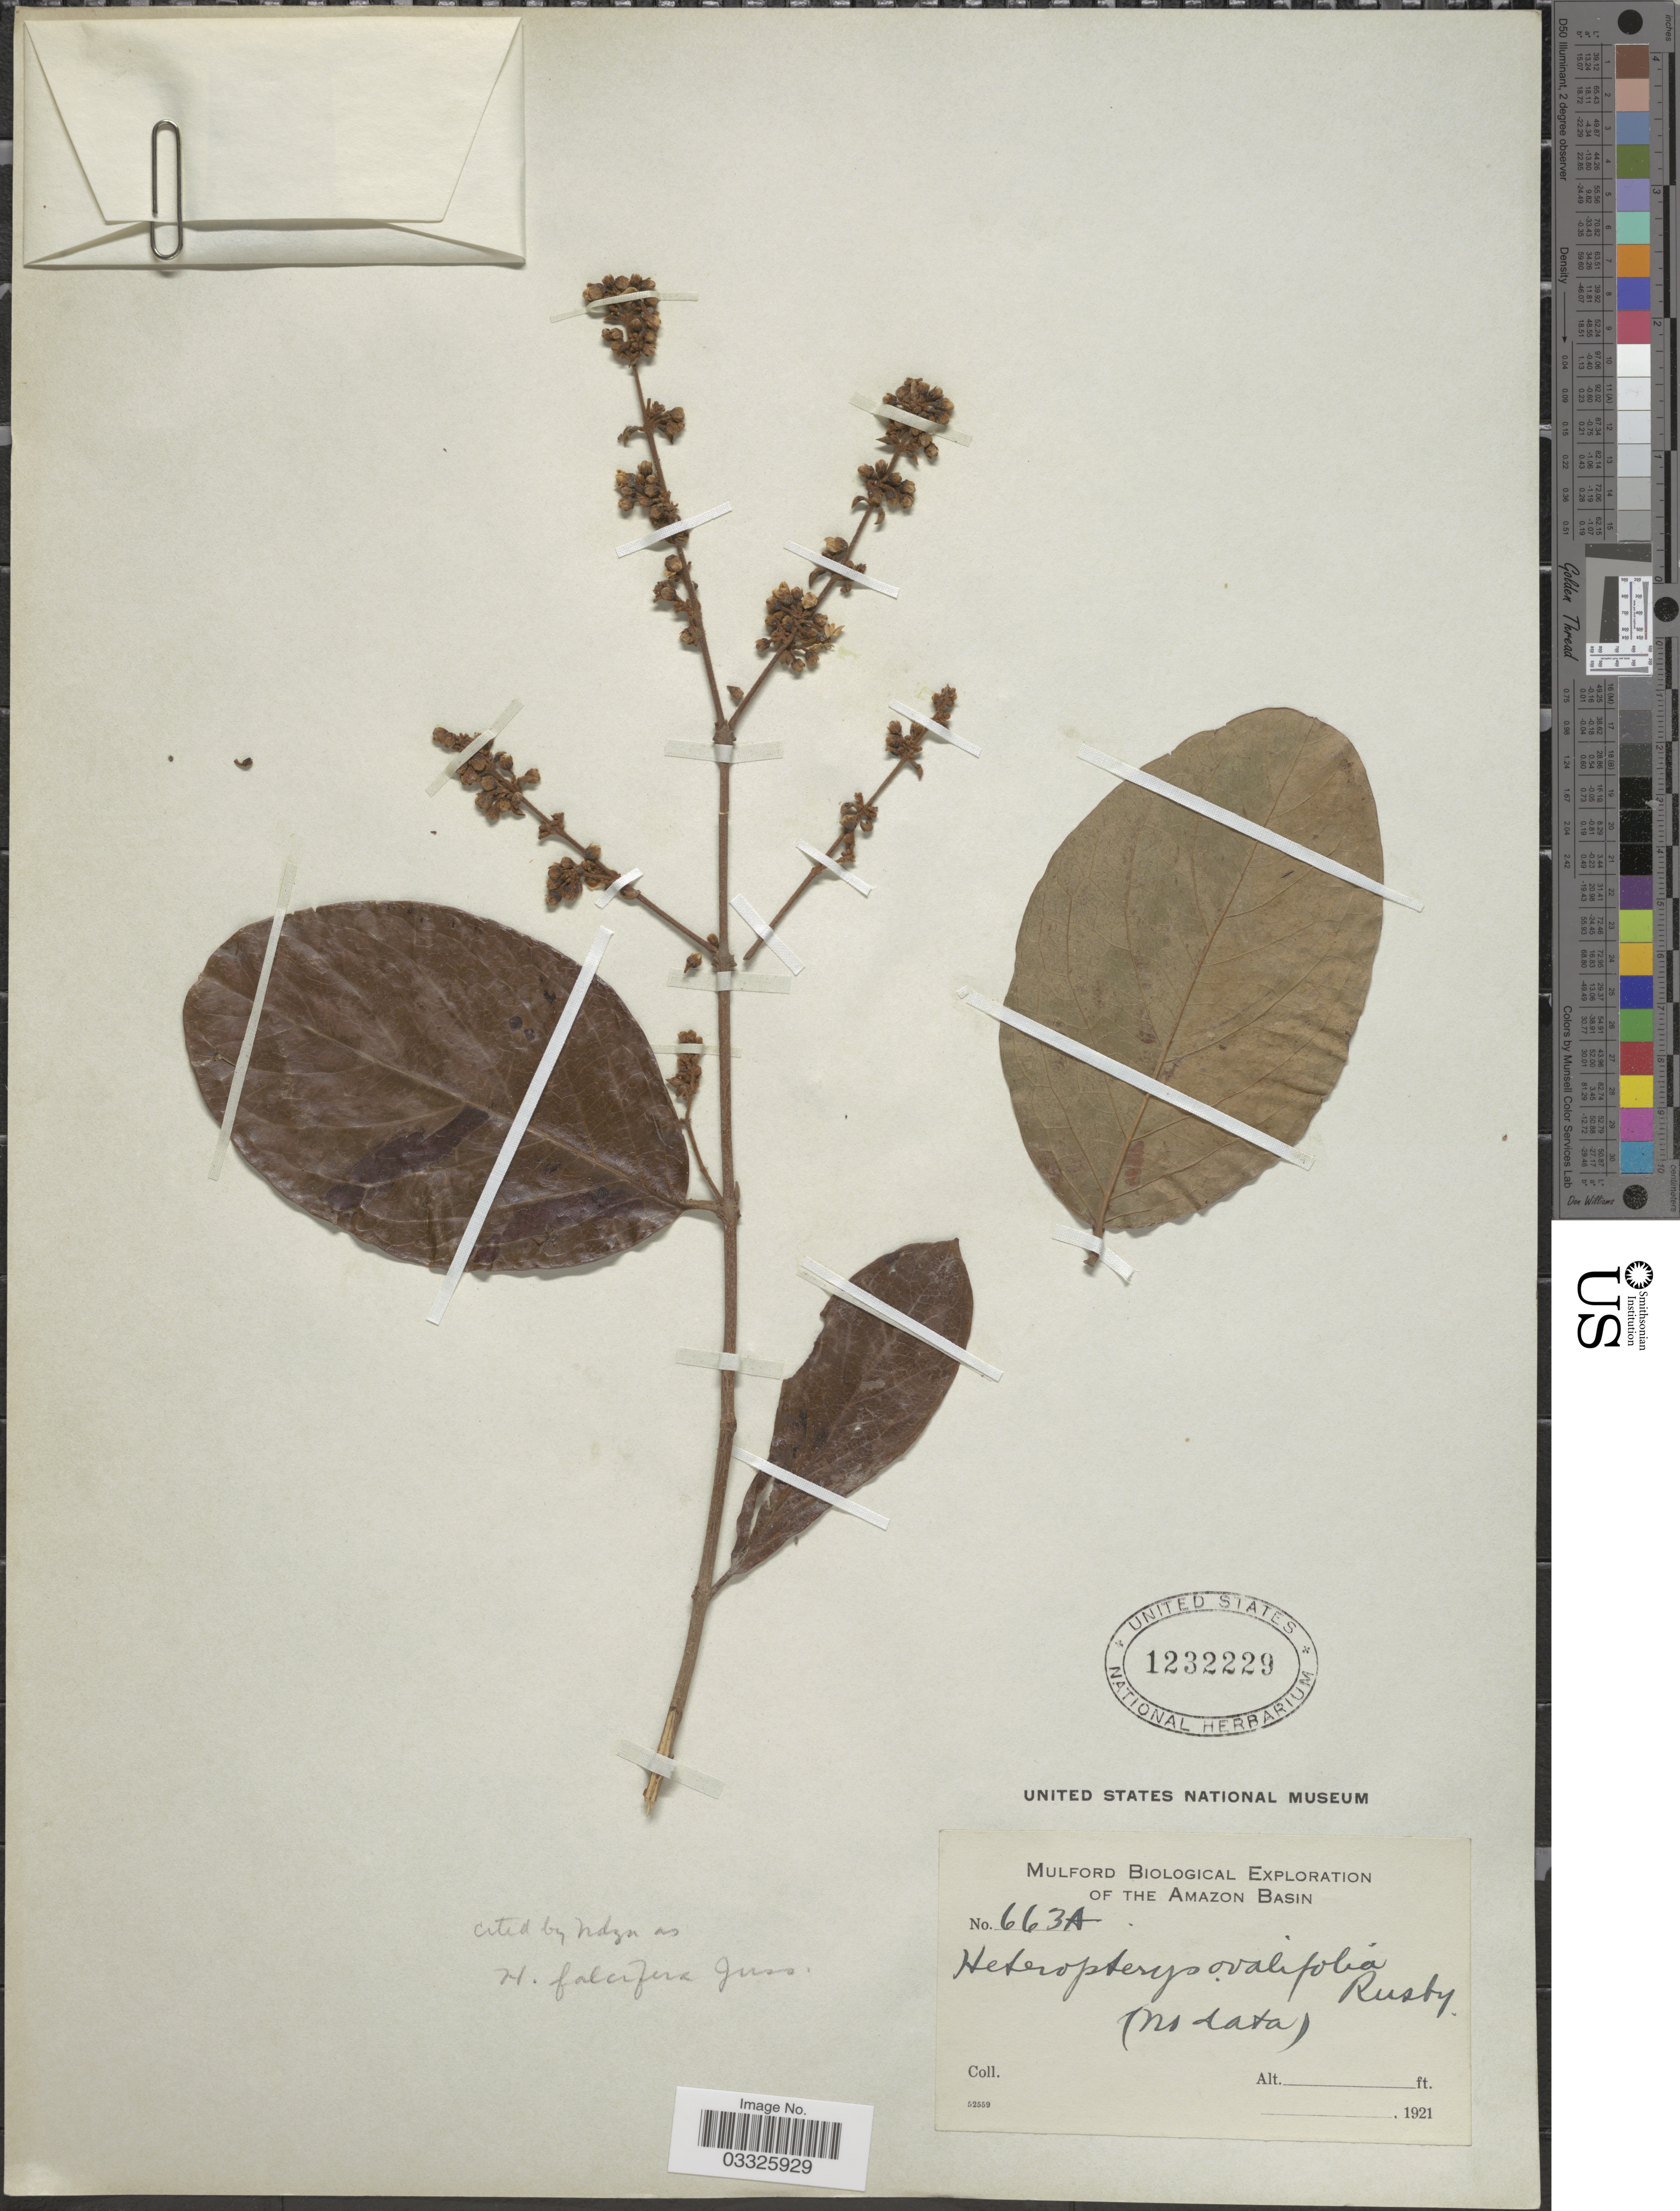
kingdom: Plantae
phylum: Tracheophyta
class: Magnoliopsida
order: Malpighiales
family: Malpighiaceae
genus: Heteropterys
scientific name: Heteropterys falcifera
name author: A. Juss.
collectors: Mulford Biological Exploration of the Amazon Basin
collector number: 663A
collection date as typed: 1921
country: Bolivia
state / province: La Paz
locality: Amazon Basin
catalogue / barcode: US 1232229